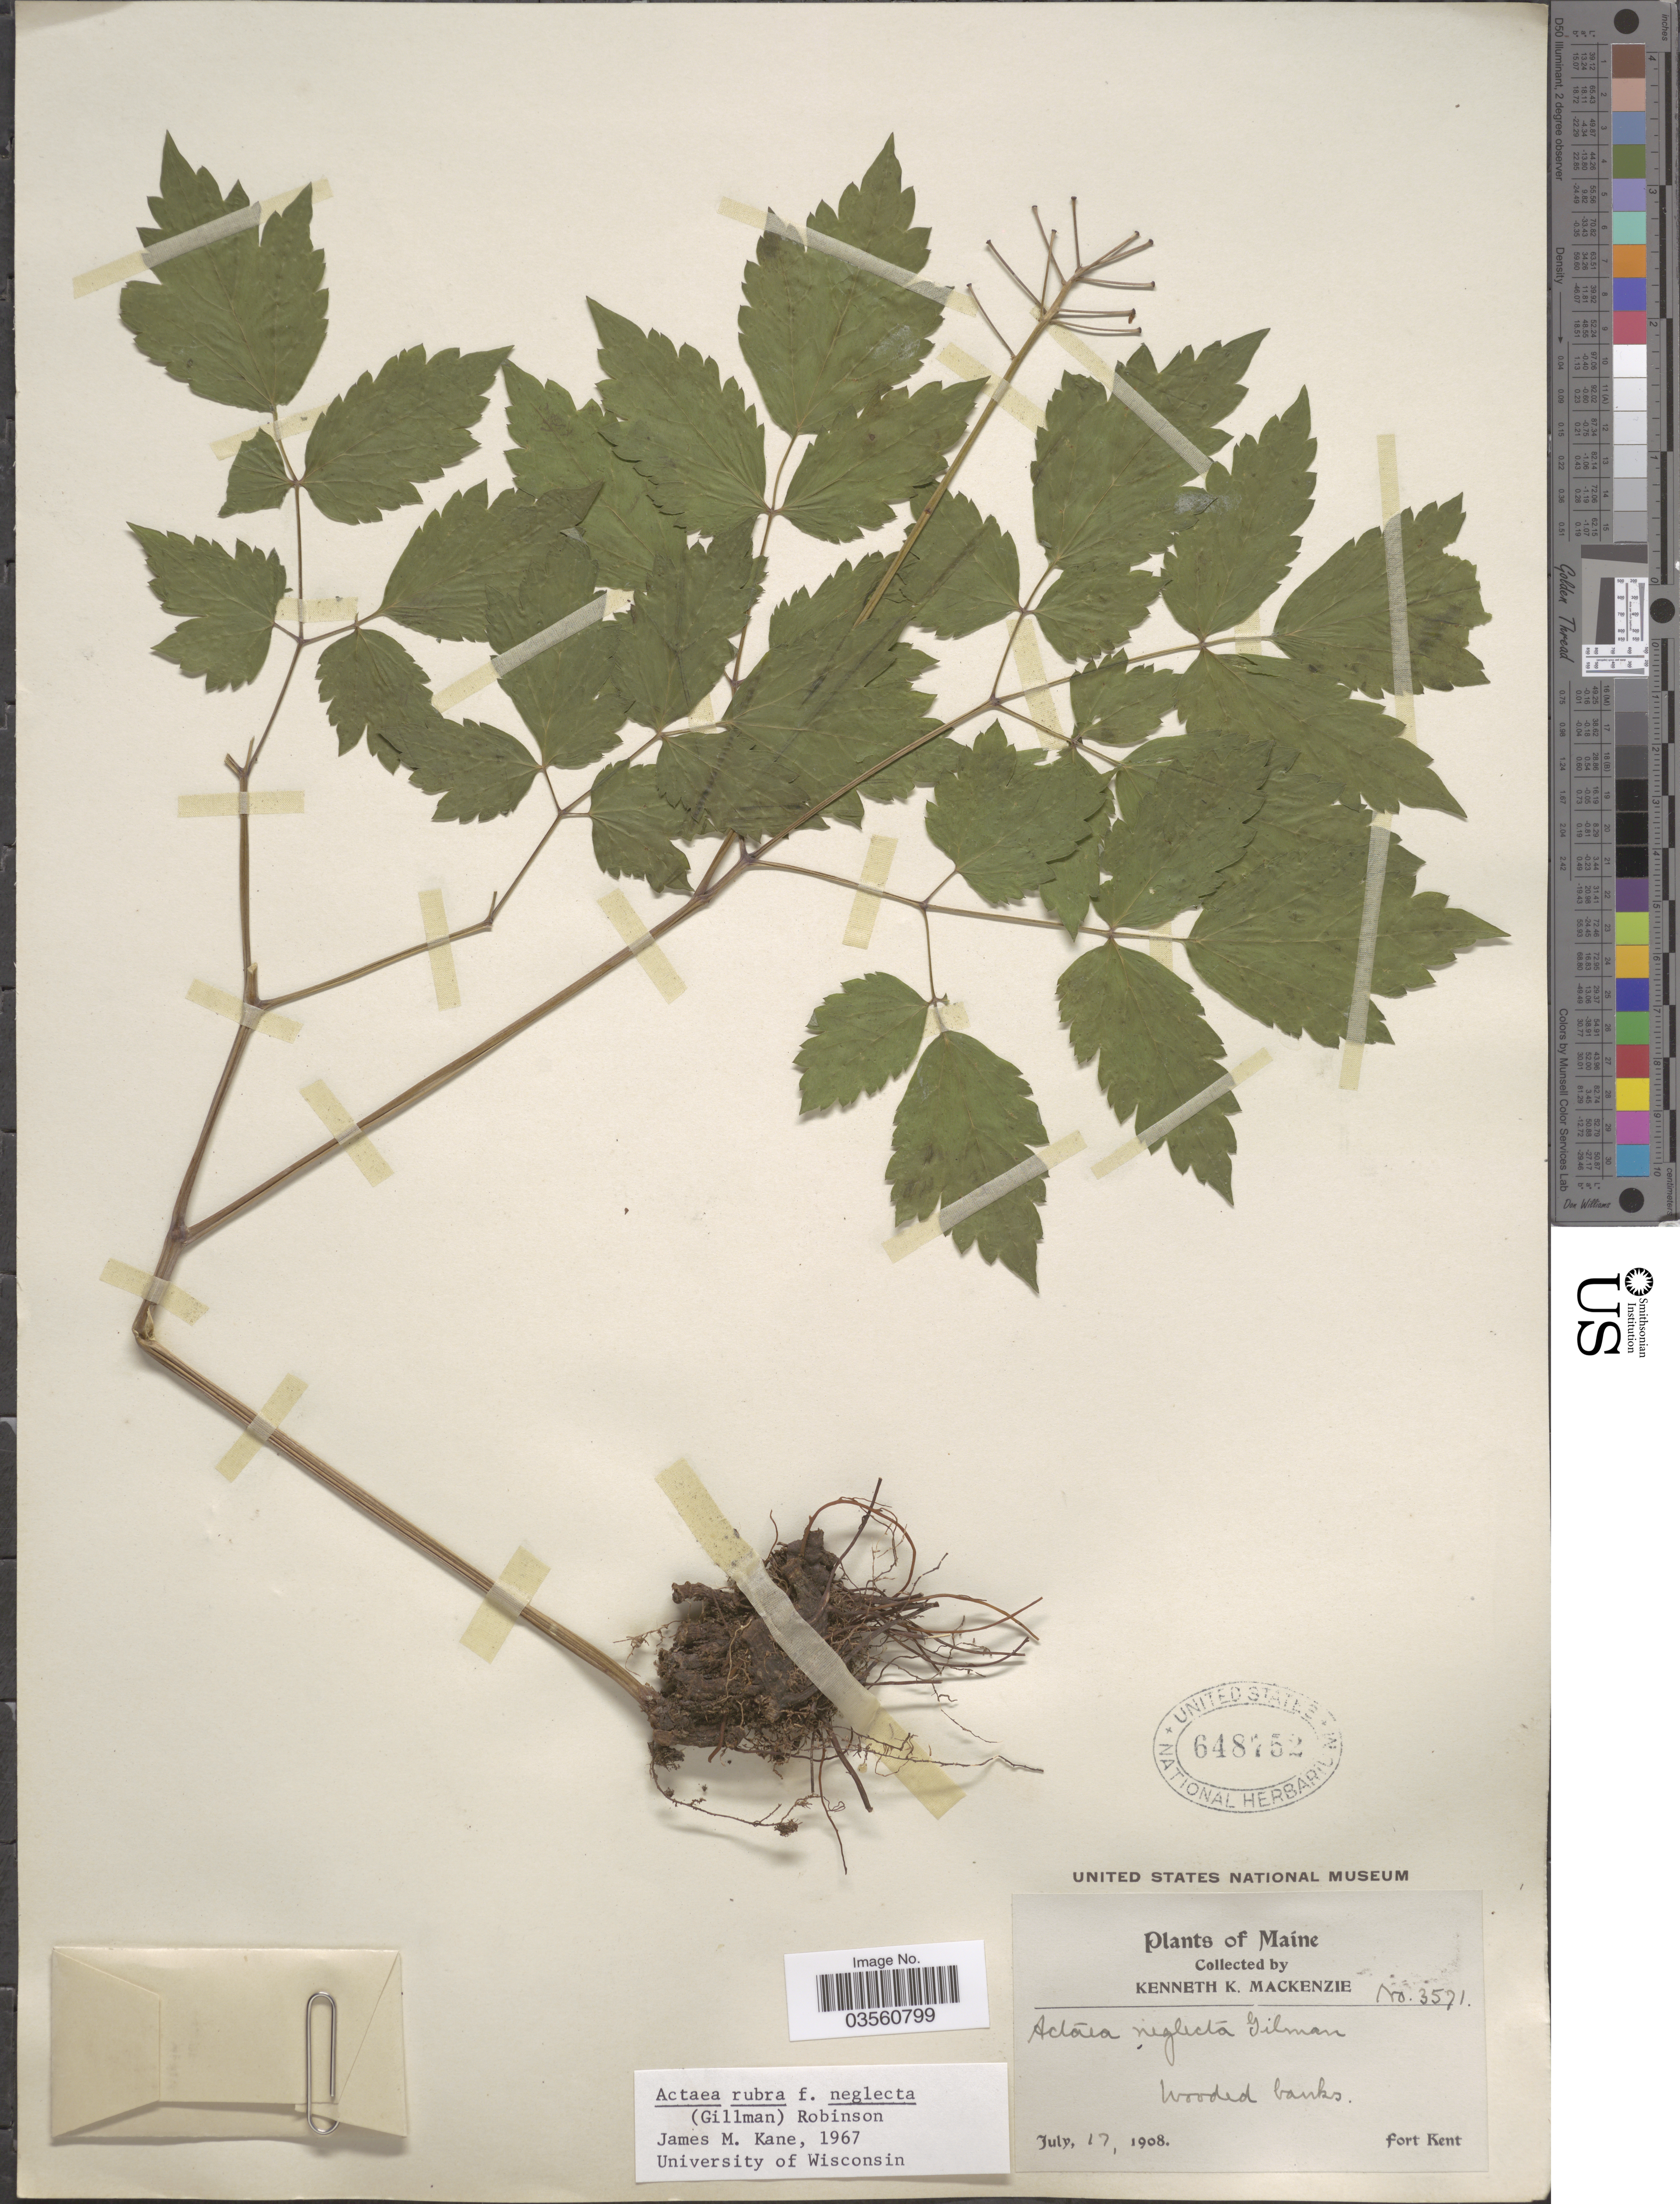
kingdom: Plantae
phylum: Tracheophyta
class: Magnoliopsida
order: Ranunculales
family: Ranunculaceae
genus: Actaea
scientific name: Actaea rubra f. neglecta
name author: (Gillman) B.L. Rob.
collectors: K. K. Mackenzie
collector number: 3571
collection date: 1908-07-17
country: United States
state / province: Maine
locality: Fort Kent.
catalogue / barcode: US 648752